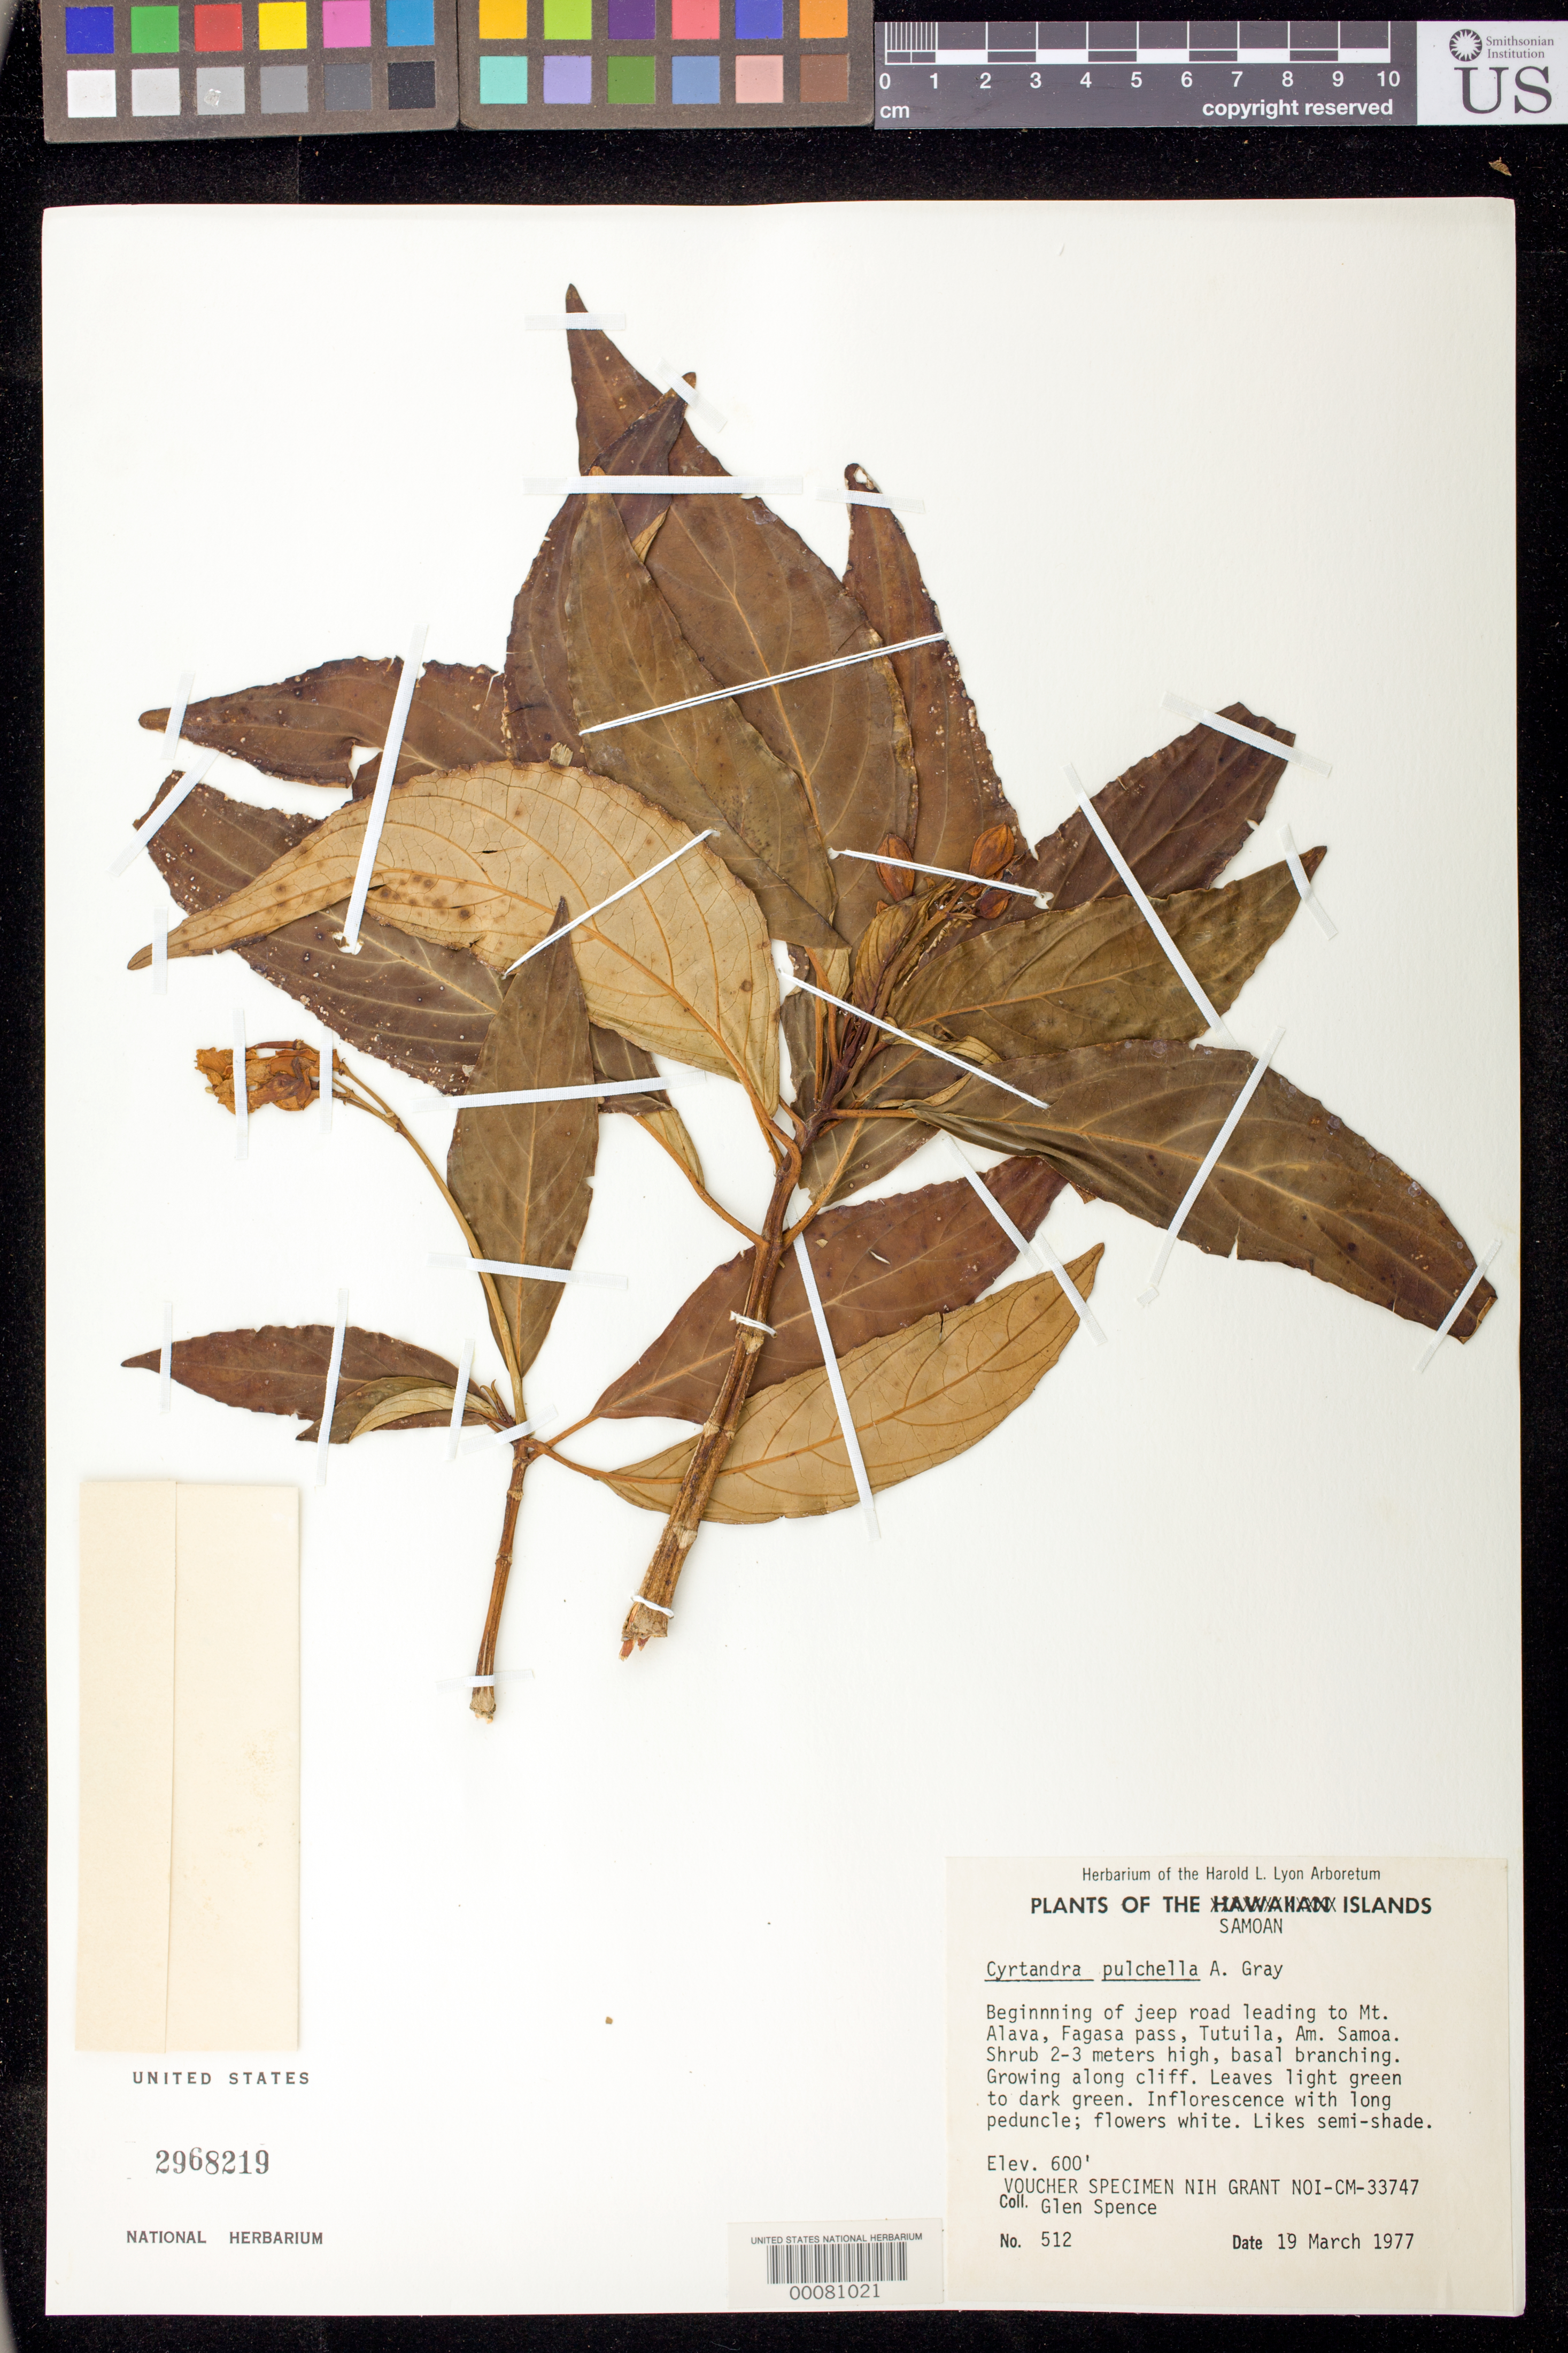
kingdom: Plantae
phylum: Tracheophyta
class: Magnoliopsida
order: Lamiales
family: Gesneriaceae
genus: Cyrtandra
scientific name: Cyrtandra pulchella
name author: W. Rich ex A. Gray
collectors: G. Spence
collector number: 512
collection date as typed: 19 Mar 1977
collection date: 1977-03-19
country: American Samoa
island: Tutua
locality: Tutuila i., Beginning of jeep road leading to mt alava, fagasa pass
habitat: Growing along cliff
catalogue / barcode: US 2968219